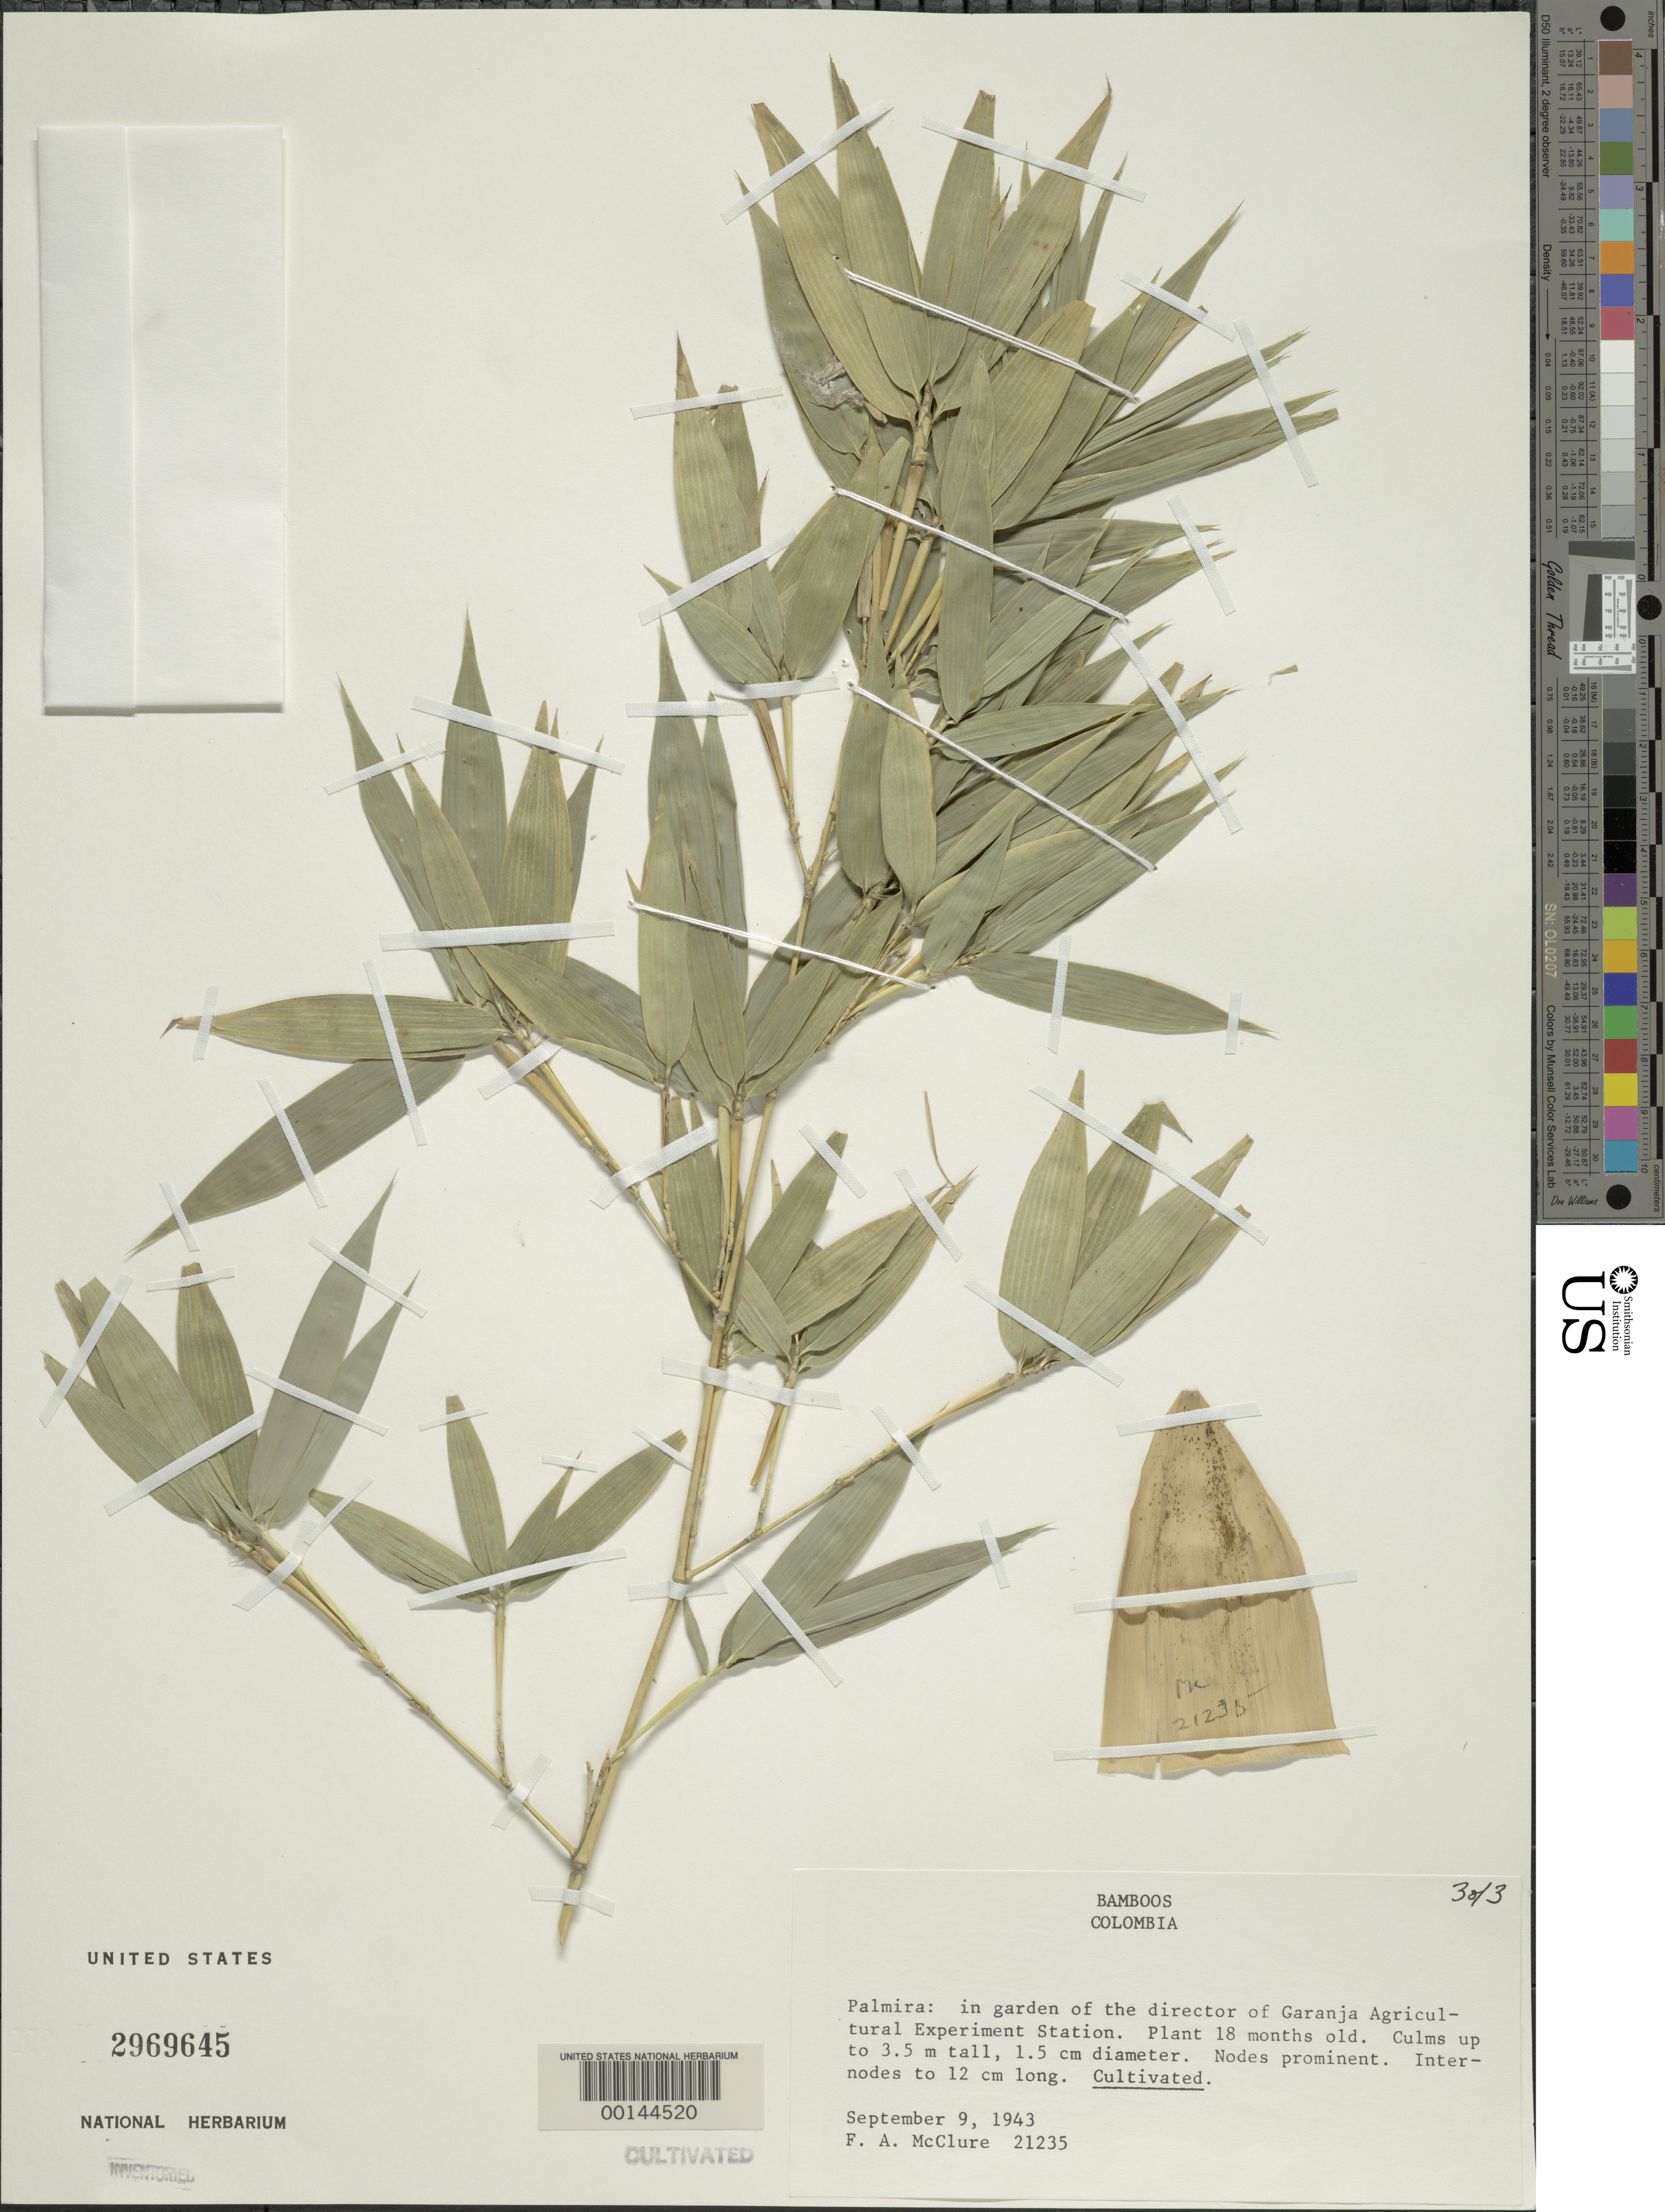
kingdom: Plantae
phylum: Tracheophyta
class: Liliopsida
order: Poales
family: Poaceae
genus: Phyllostachys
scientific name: Phyllostachys sp.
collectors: F. A. McClure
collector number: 21235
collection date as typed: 09 Sep 1943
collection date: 1943-09-09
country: Colombia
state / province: Cauca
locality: Garanja Agric.Exper. Station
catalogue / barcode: US 2969645